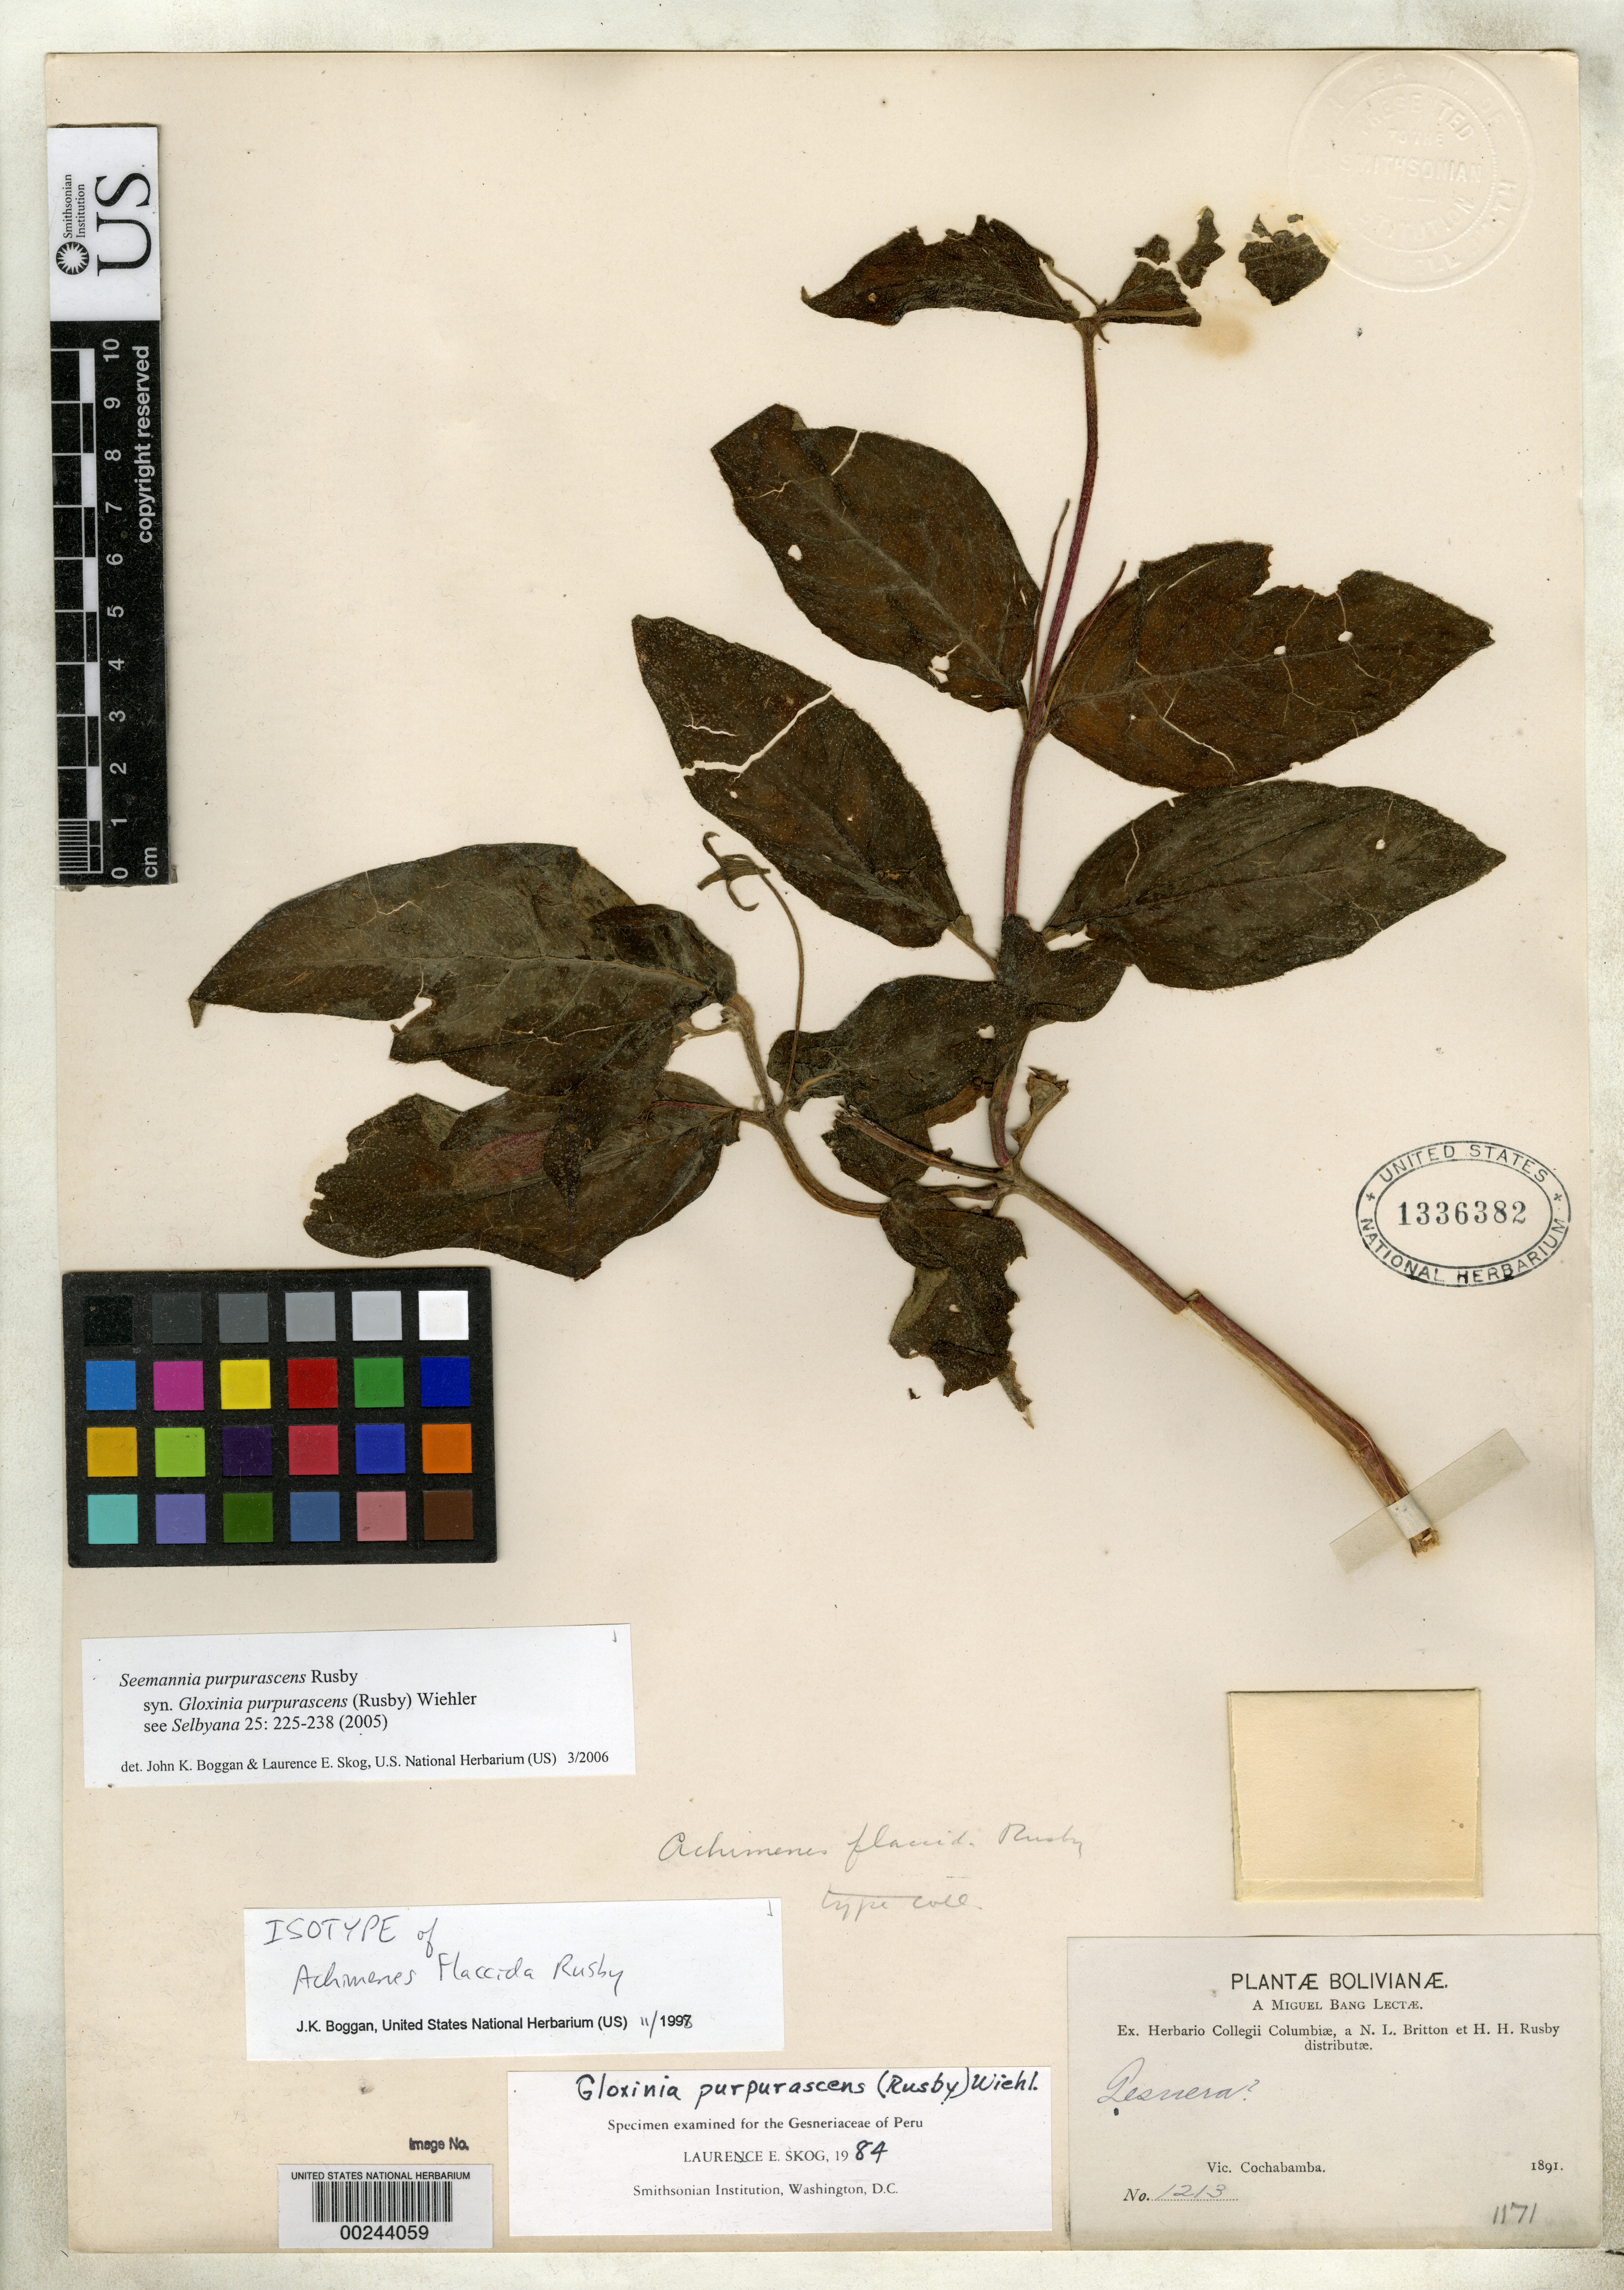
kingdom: Plantae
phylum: Tracheophyta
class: Magnoliopsida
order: Lamiales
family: Gesneriaceae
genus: Achimenes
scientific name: Achimenes flaccida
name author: Rusby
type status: Isotype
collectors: M. Bang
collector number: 1213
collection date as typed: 1891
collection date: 1891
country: Bolivia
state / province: Cochabamba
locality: Vic. Cochabamba [protologue: "Espirito Santo"]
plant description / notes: Protologue cites "Espirito Santo" but all sheets seen (including at NY) are labeled "Vic. Cochabamba".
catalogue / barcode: US 1336382